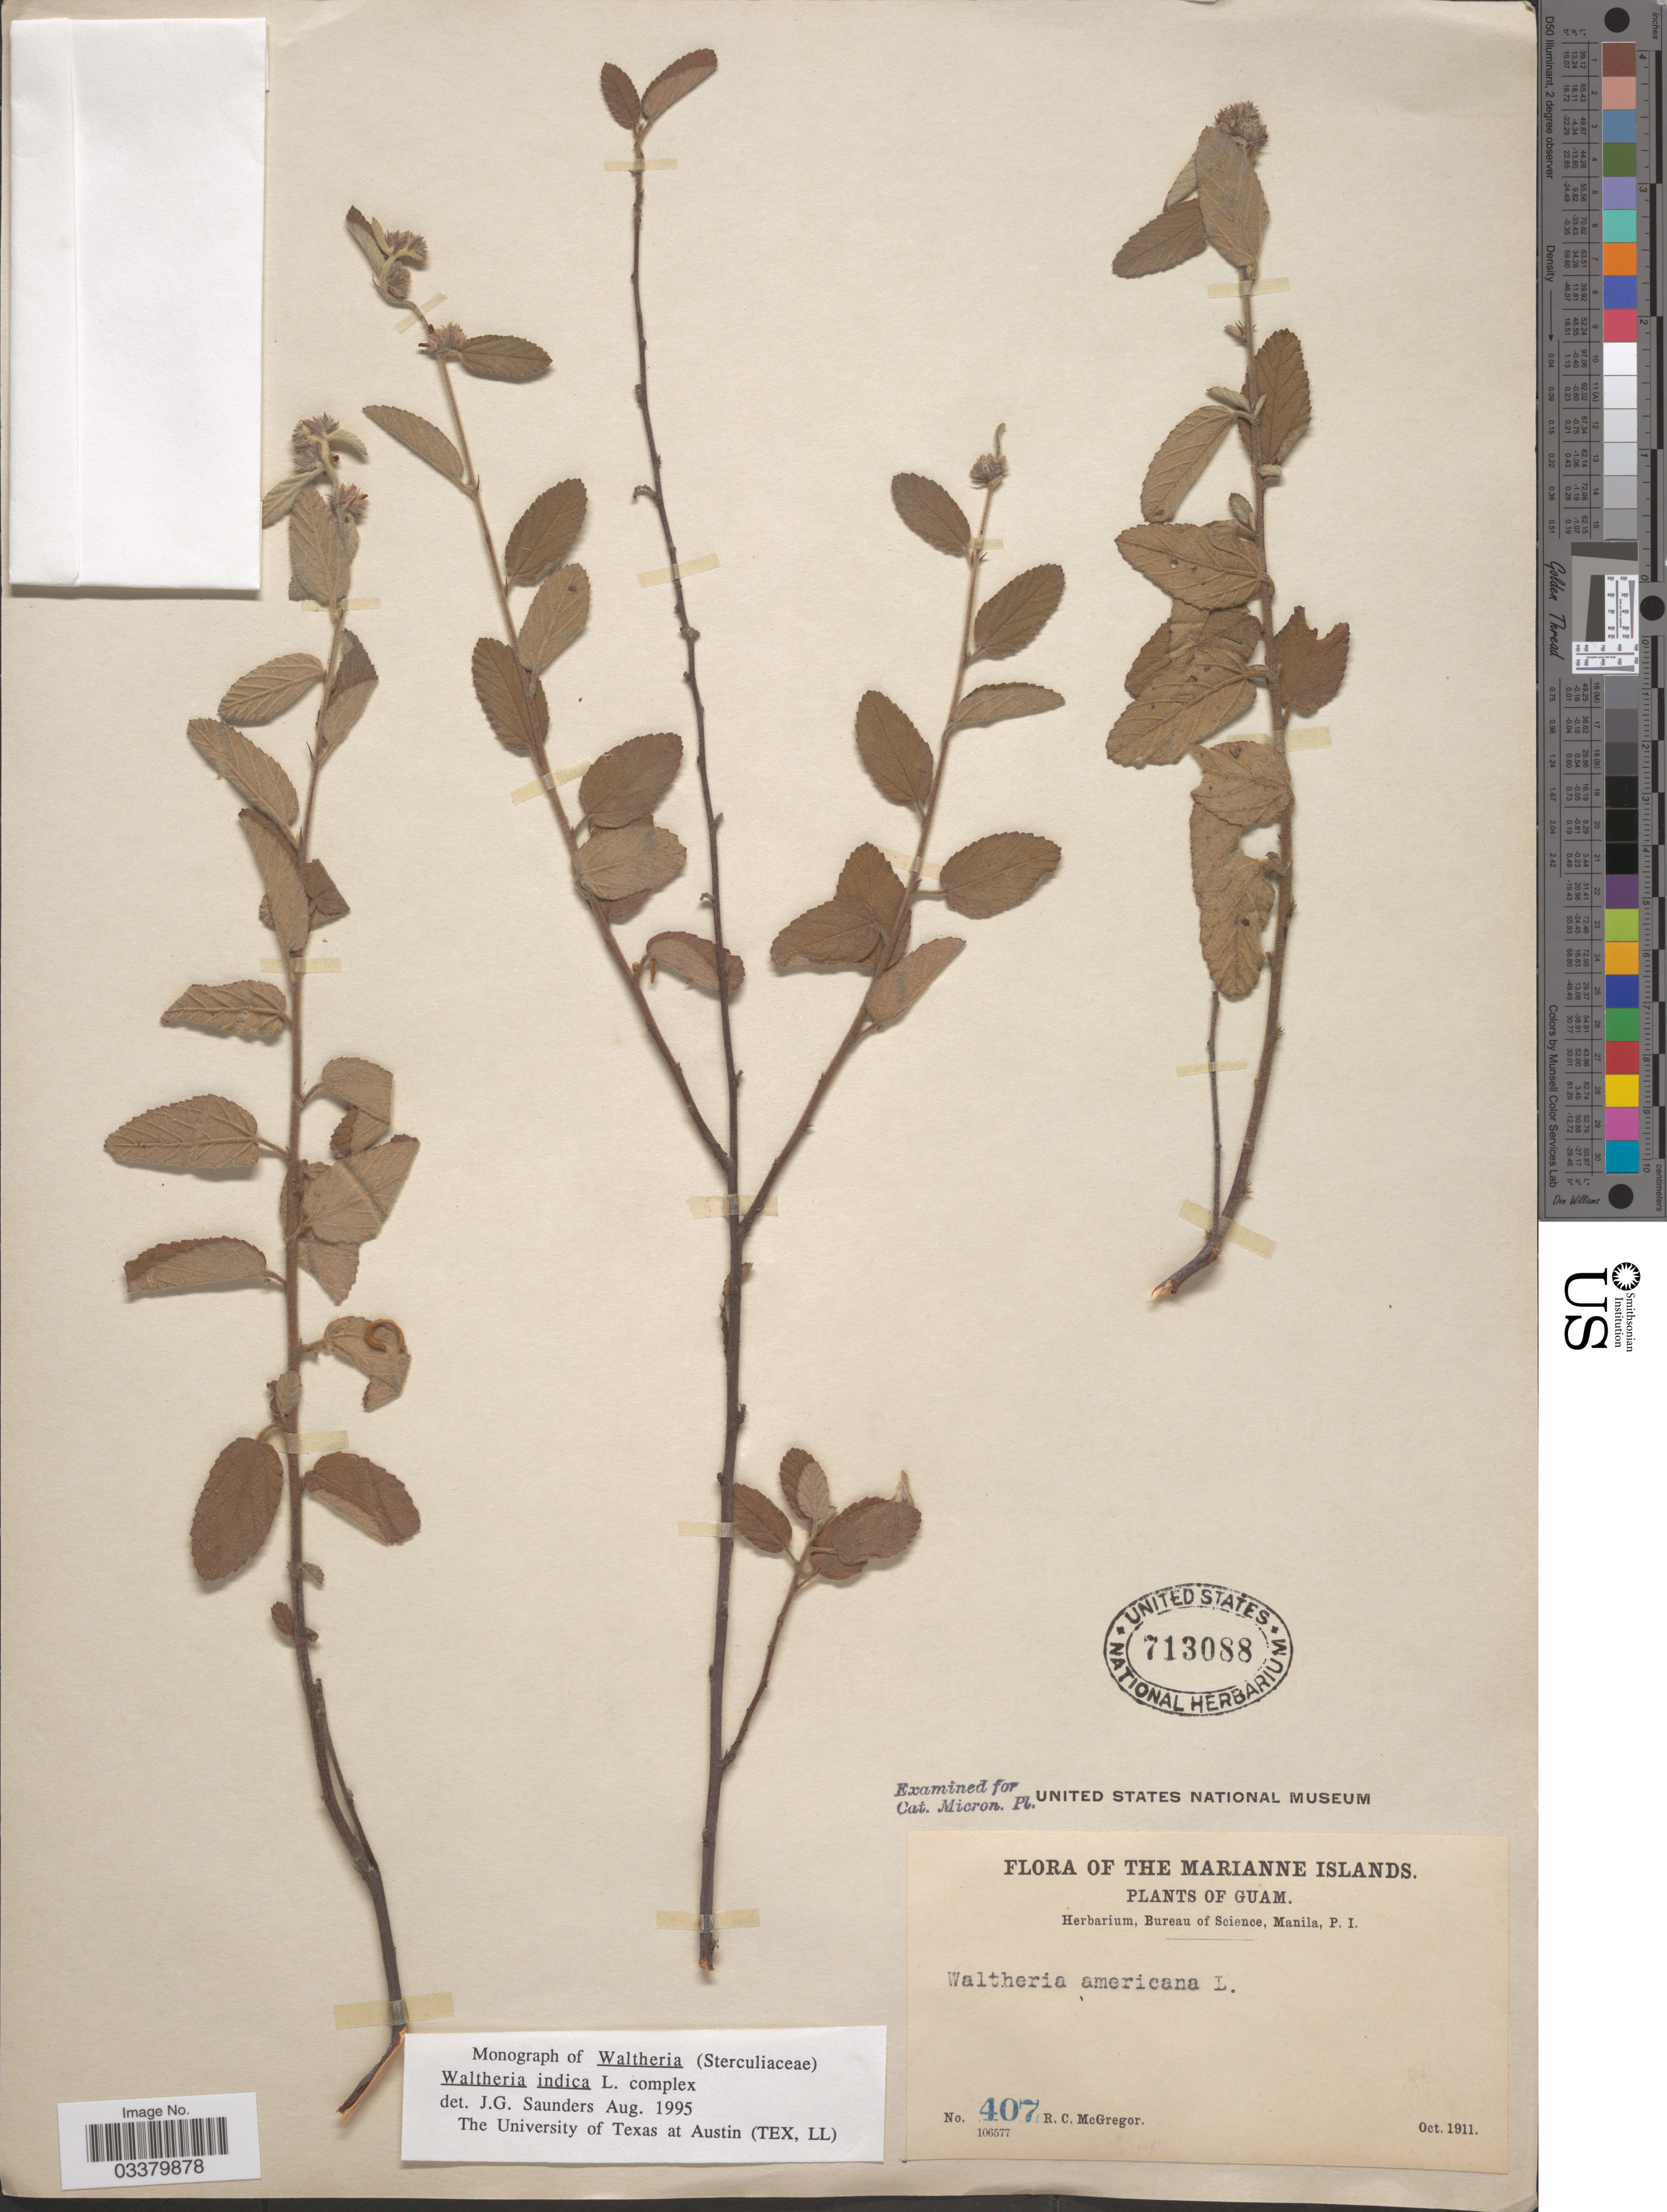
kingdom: Plantae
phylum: Tracheophyta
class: Magnoliopsida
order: Malvales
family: Malvaceae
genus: Waltheria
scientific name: Waltheria indica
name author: L.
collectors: R. C. McGregor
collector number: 407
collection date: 1911-10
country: Guam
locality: The Marianne Islands.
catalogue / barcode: US 713088